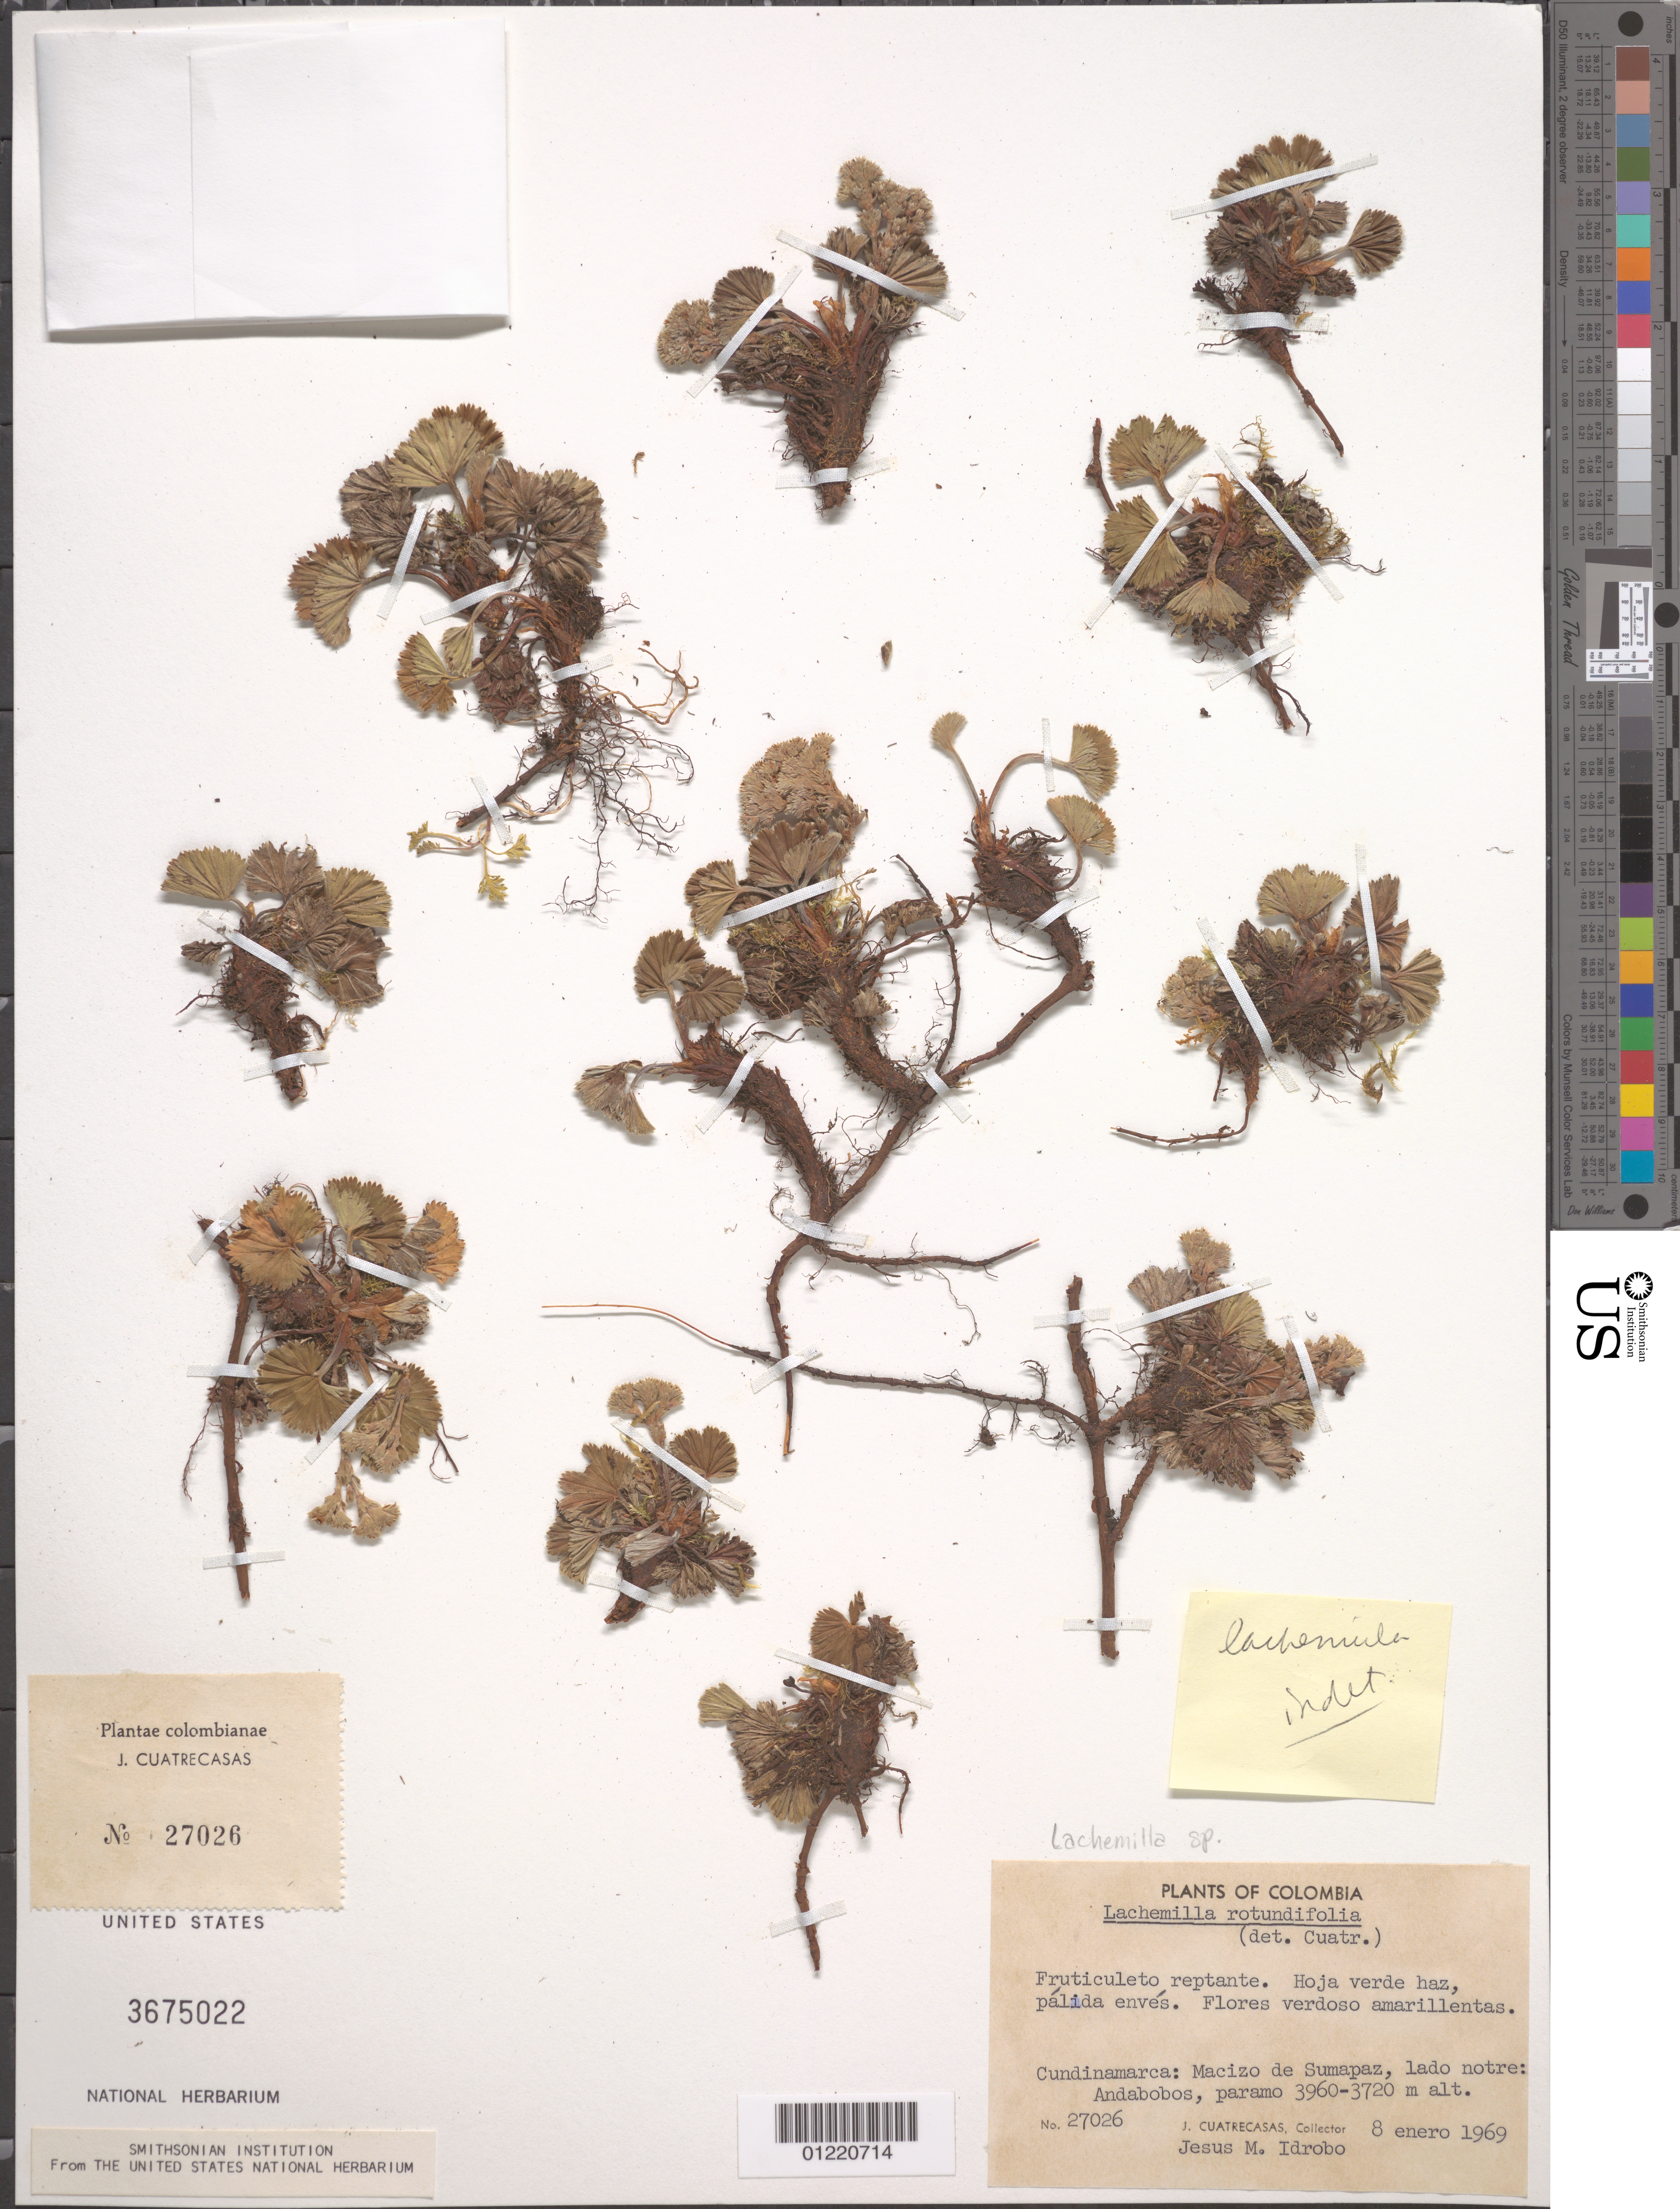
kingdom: Plantae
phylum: Tracheophyta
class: Magnoliopsida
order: Rosales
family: Rosaceae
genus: Alchemilla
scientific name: Alchemilla orbiculata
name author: Ruiz & Pav.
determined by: Dorr, L. J., (BOT), Smithsonian Institution - National Museum of Natural History (UNITED STATES)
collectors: J. Cuatrecasas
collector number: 27026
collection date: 1969-01-09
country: Colombia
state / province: Cundinamarca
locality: Macizo de Sumapaz, lado notre: Andabobos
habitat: paramo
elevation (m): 3720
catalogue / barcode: US 3675022